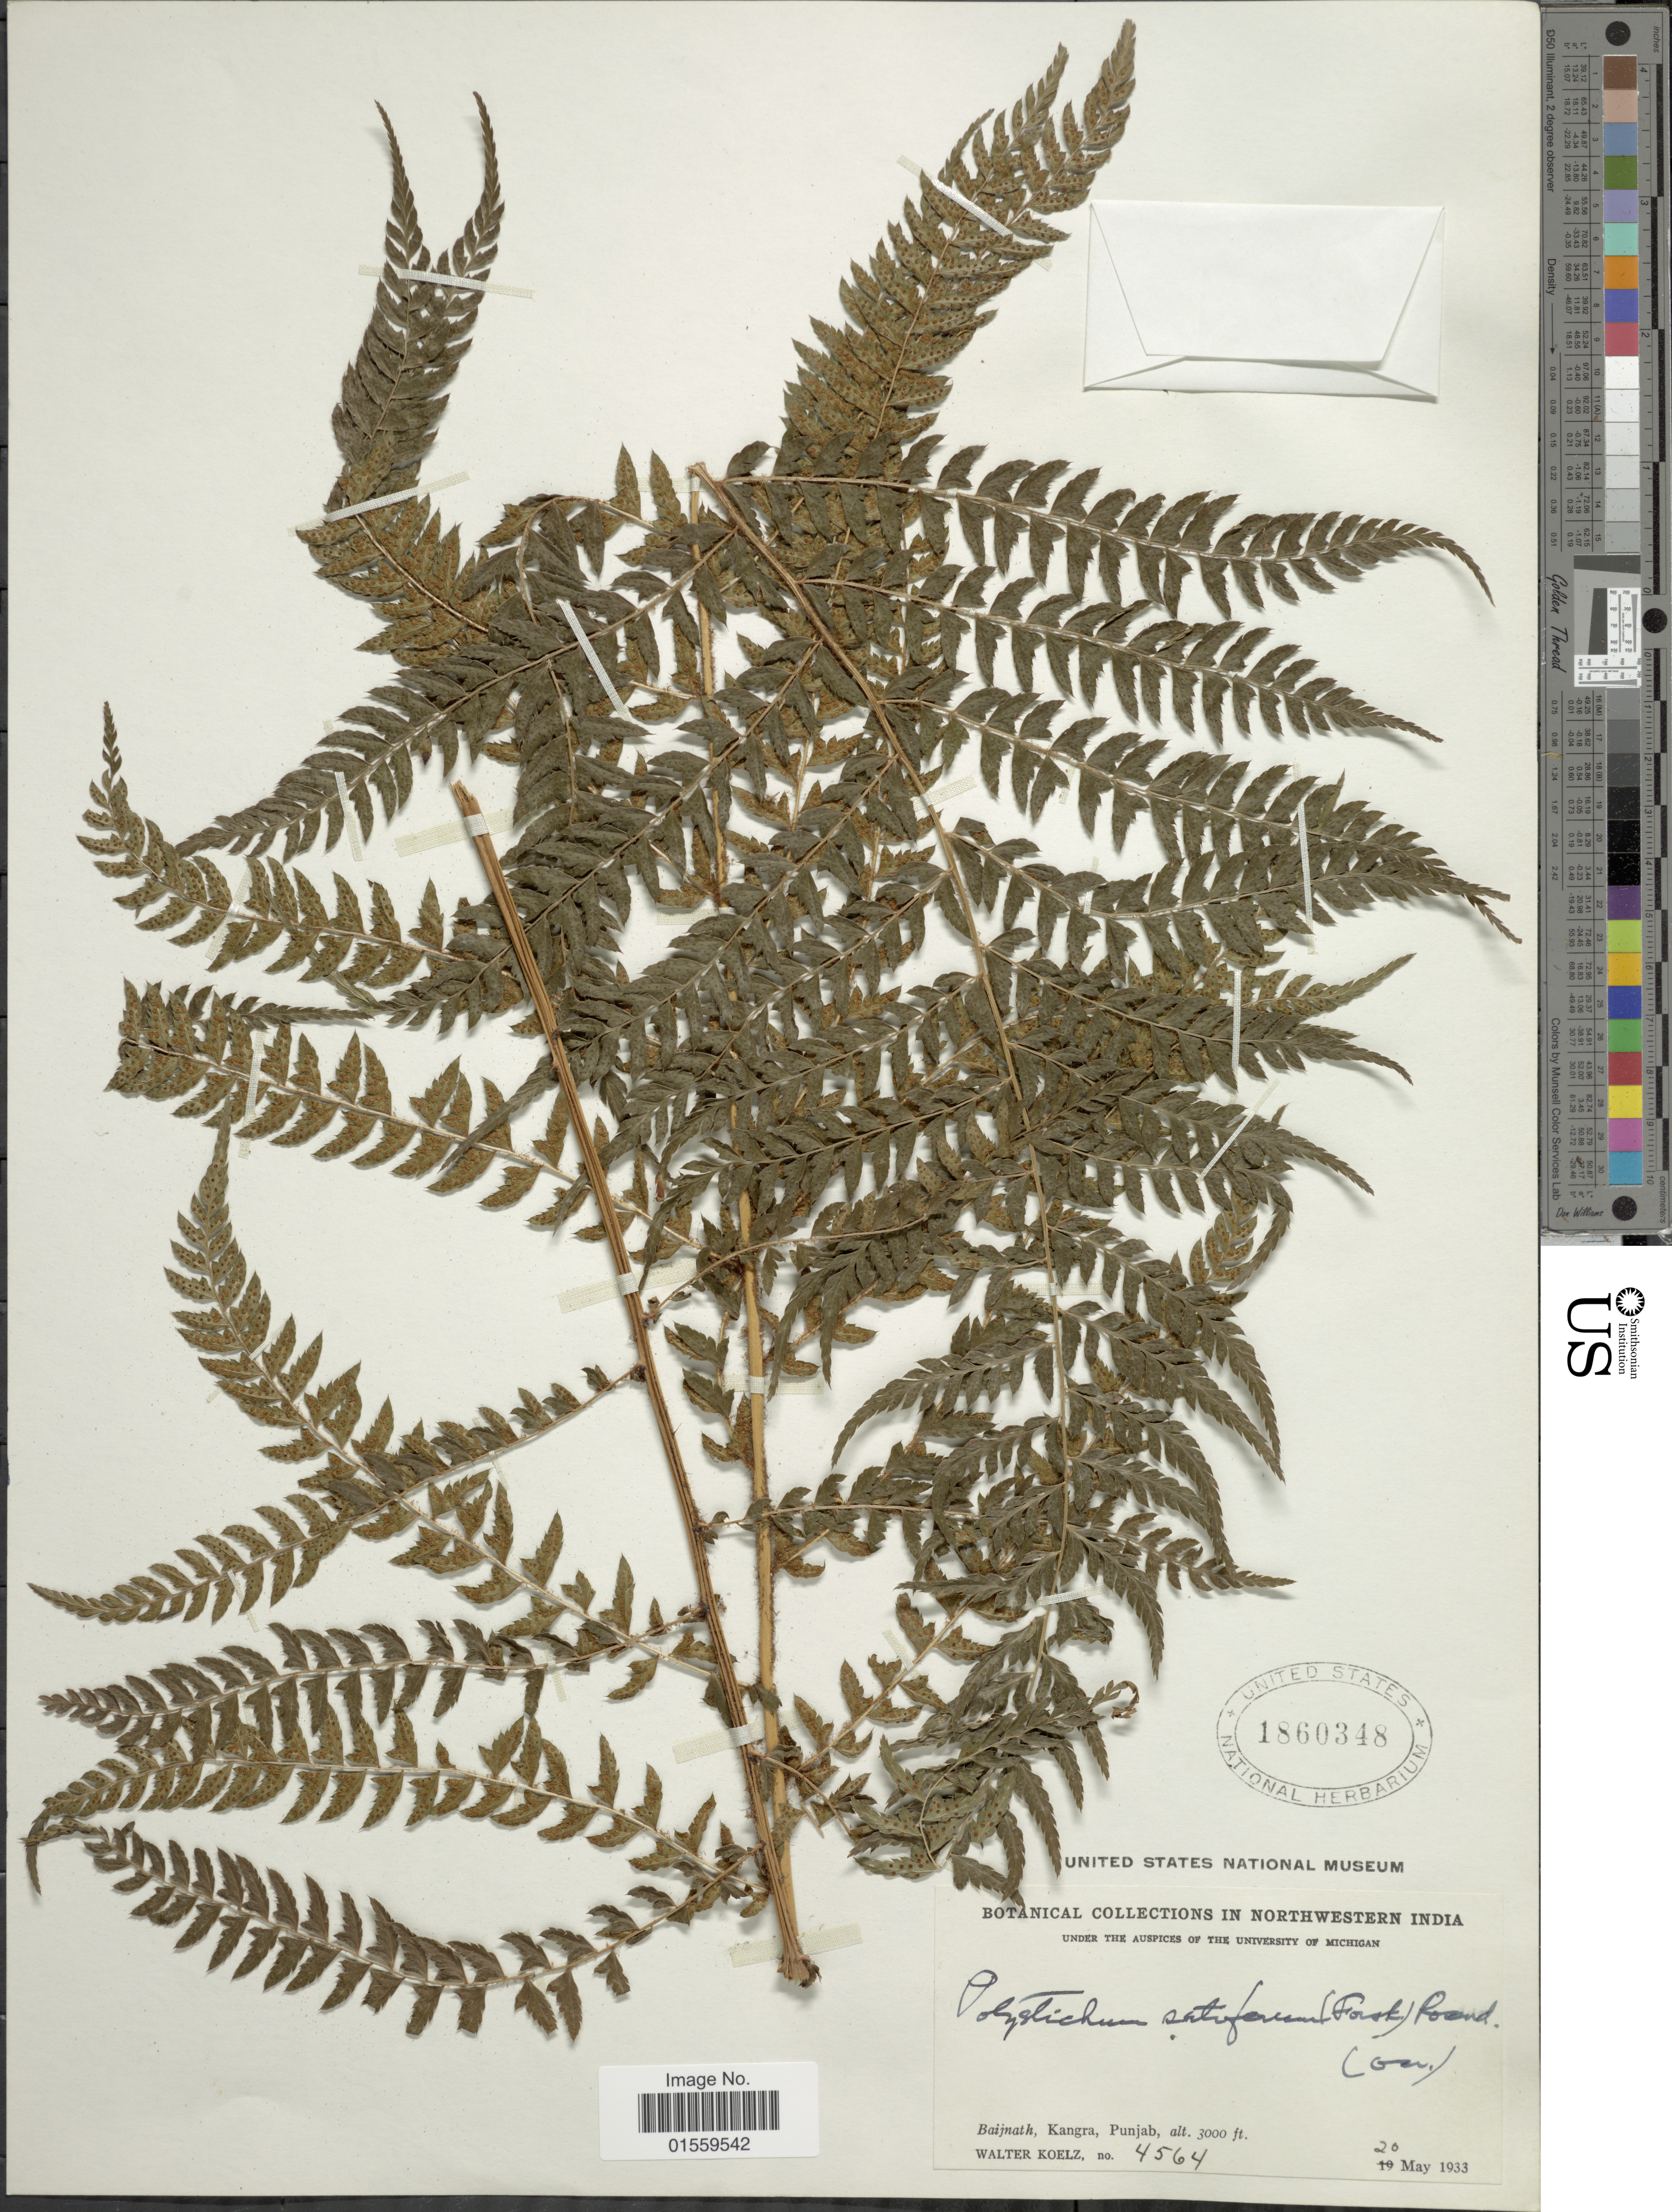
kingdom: Plantae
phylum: Tracheophyta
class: Polypodiopsida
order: Polypodiales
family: Dryopteridaceae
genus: Polystichum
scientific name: Polystichum setiferum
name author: (Forssk.) Moore ex Woynar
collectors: W. N. Koelz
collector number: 4564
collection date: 1933-05-20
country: India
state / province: Himachal Pradesh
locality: Northwestern India, Baijnath, Kangra, Punjab.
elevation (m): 914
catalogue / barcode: US 1860348